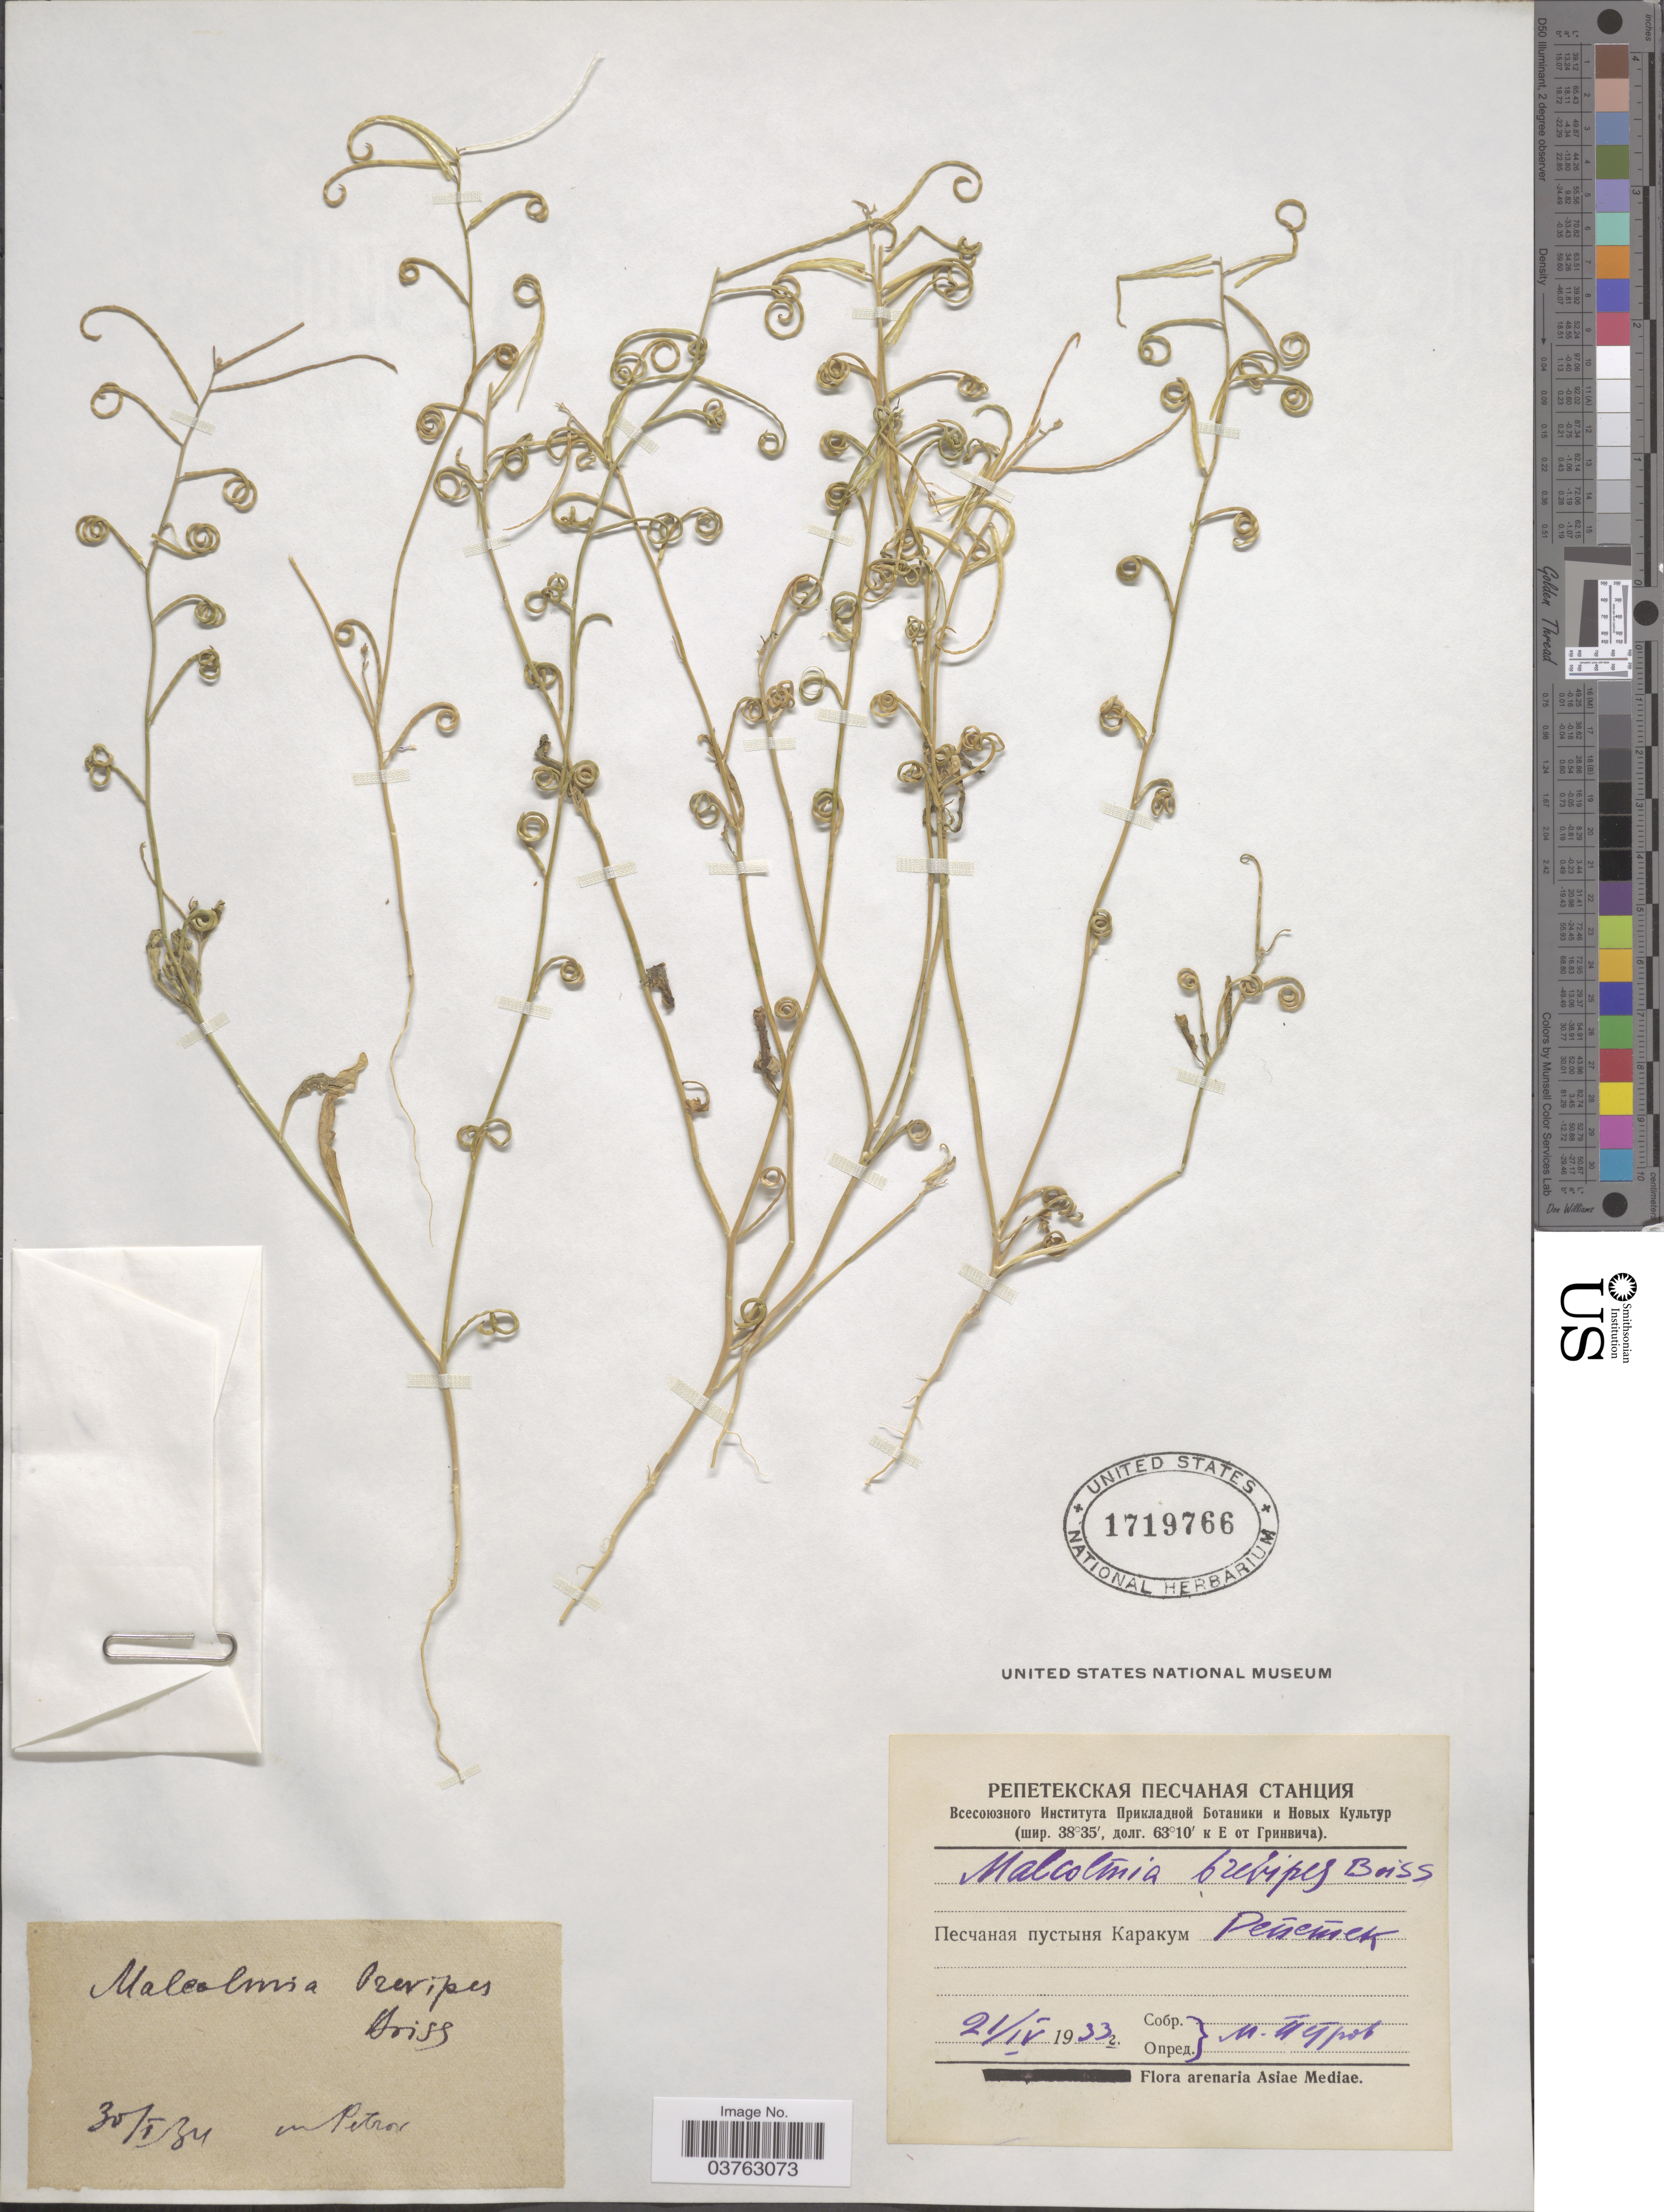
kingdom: Plantae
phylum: Tracheophyta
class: Magnoliopsida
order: Brassicales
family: Brassicaceae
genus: Malcolmia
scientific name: Malcolmia brevipes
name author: (Kar. & Kir.) Boiss.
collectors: M. Petrov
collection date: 1933-04-21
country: Turkmenistan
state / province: Lebap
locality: Karakum Desert, Repetek.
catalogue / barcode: US 1719766